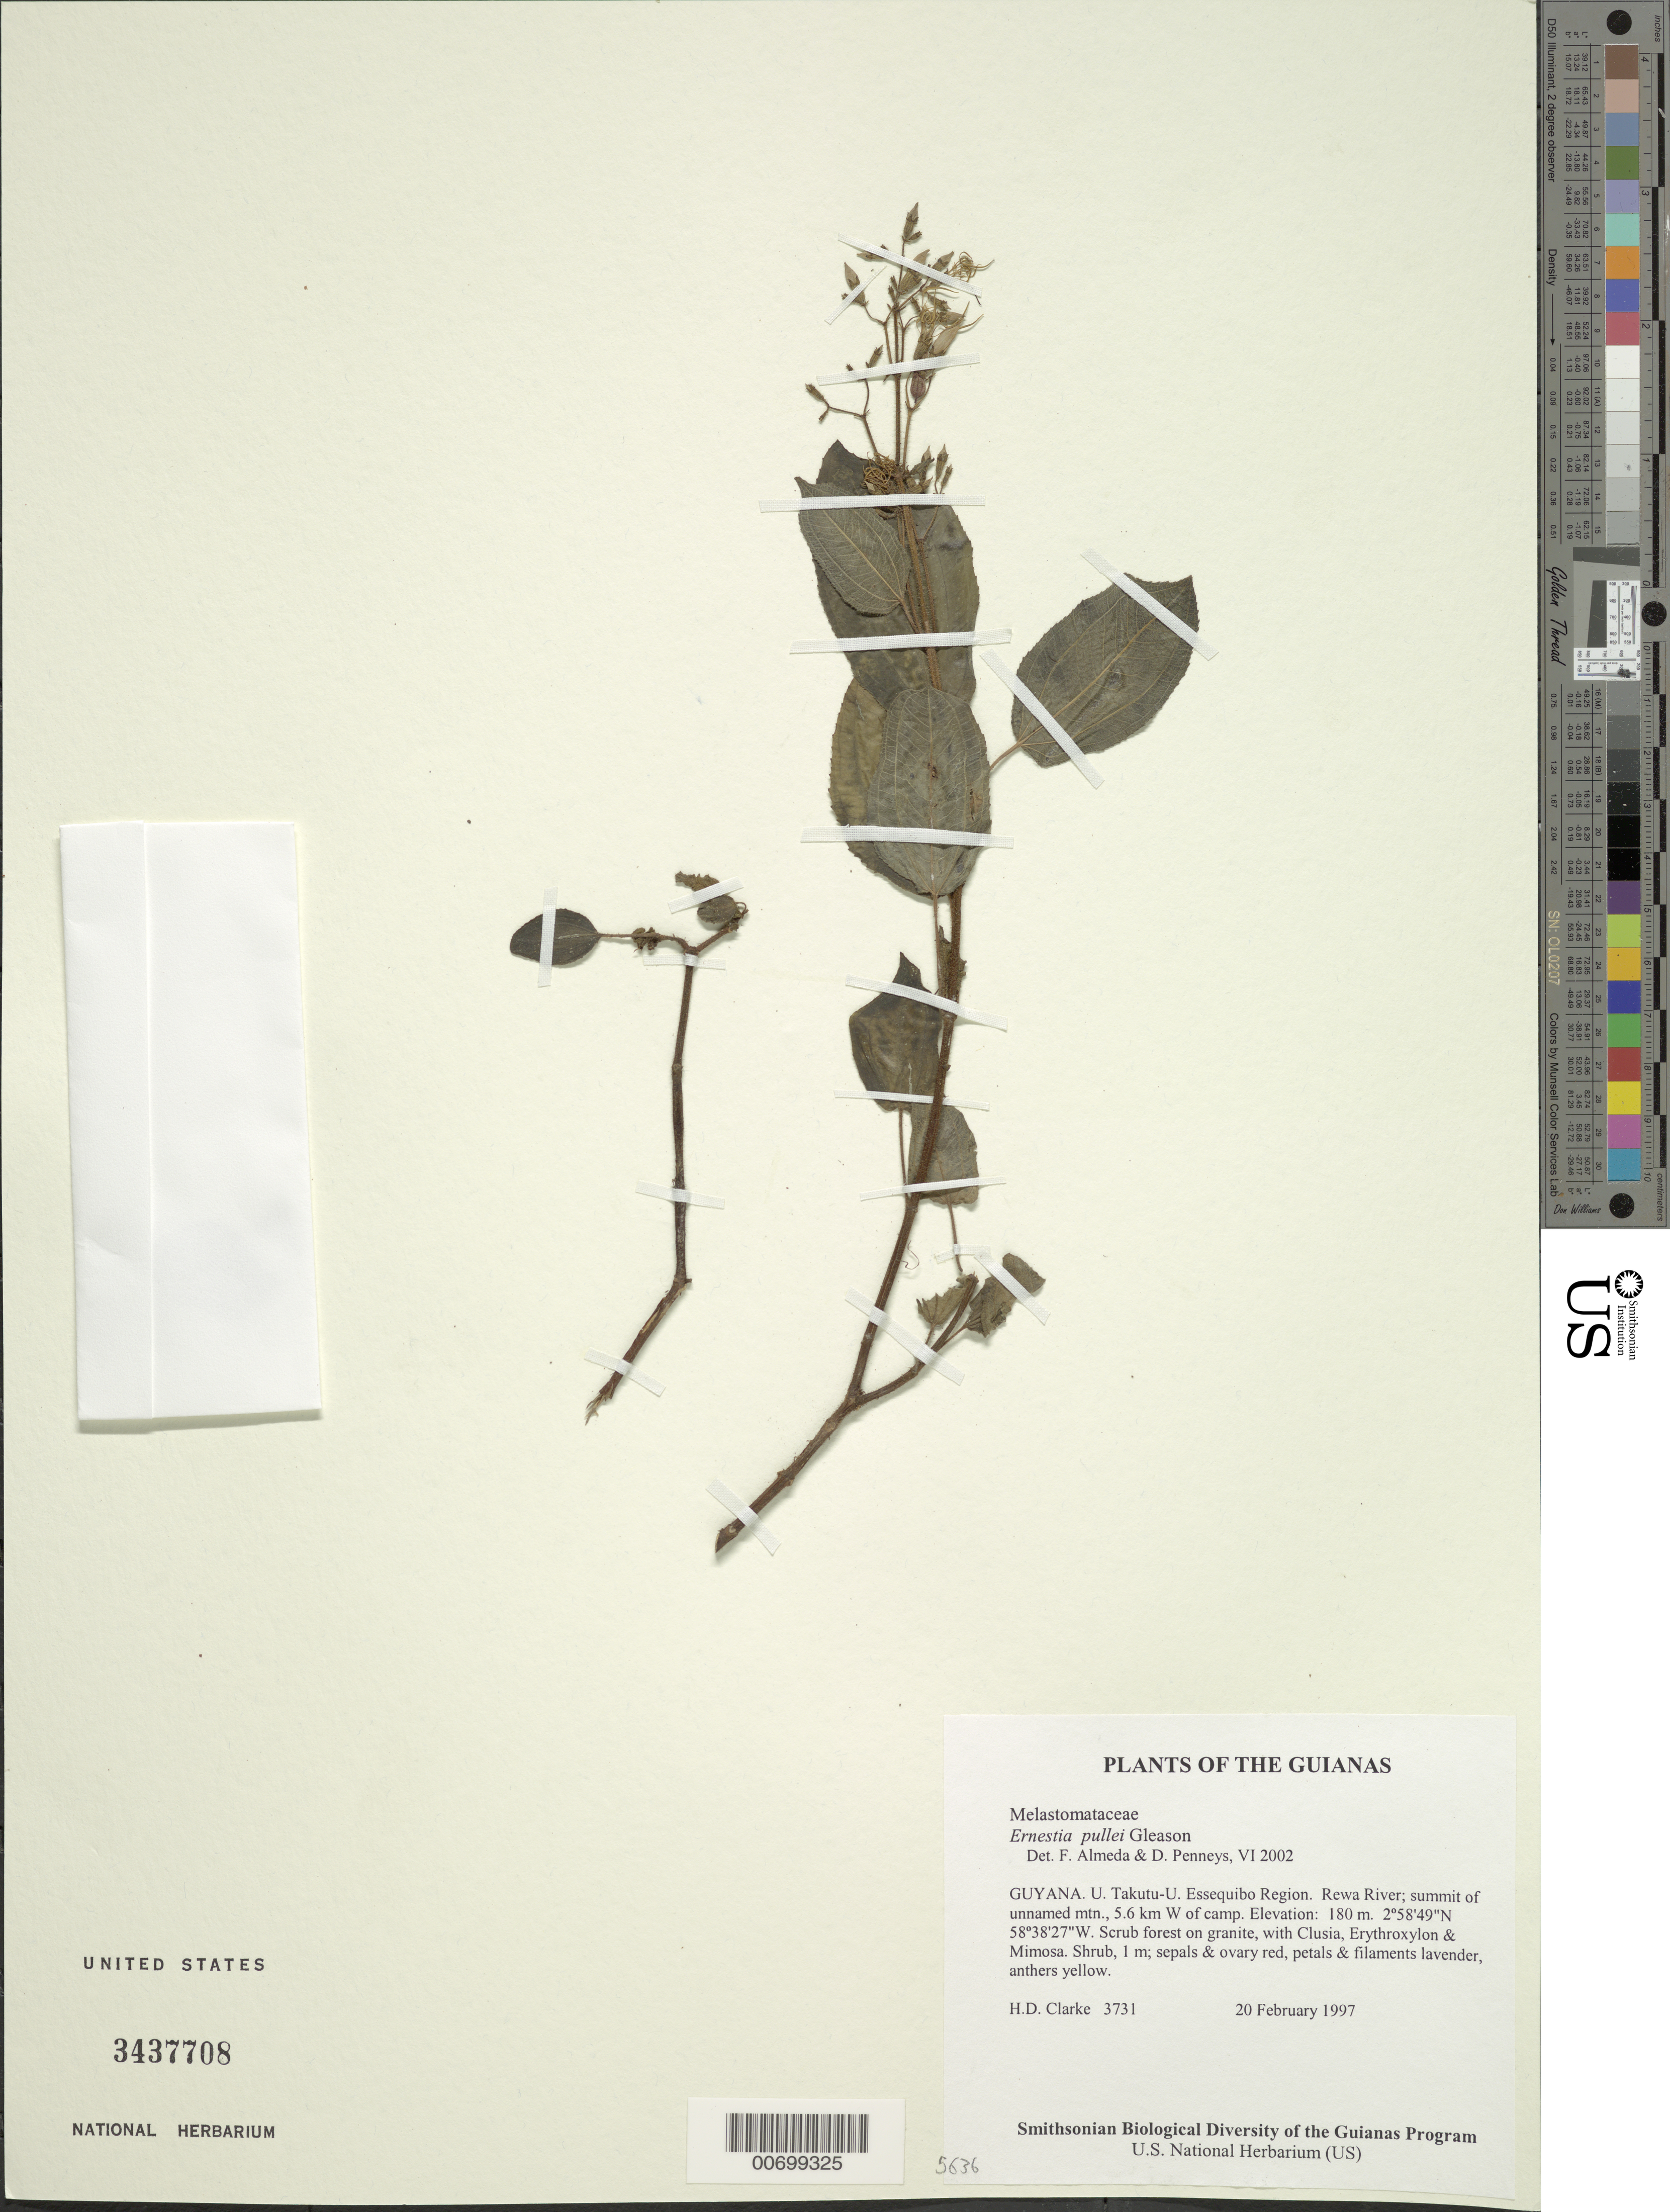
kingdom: Plantae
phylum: Tracheophyta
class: Magnoliopsida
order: Myrtales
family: Melastomataceae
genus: Ernestia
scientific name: Ernestia pullei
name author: Gleason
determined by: Almeda, F.; Penneys, D. S.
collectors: H. D. Clarke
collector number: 3731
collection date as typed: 20 February 1997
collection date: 1997-02-20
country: Guyana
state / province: U. Takutu-U. Essequibo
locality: Rewa River; summit of unnamed mtn., 5.6 km W of camp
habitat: Scrub forest on granite, with Clusia, Erythroxylum & Mimosa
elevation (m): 180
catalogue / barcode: US 3437708